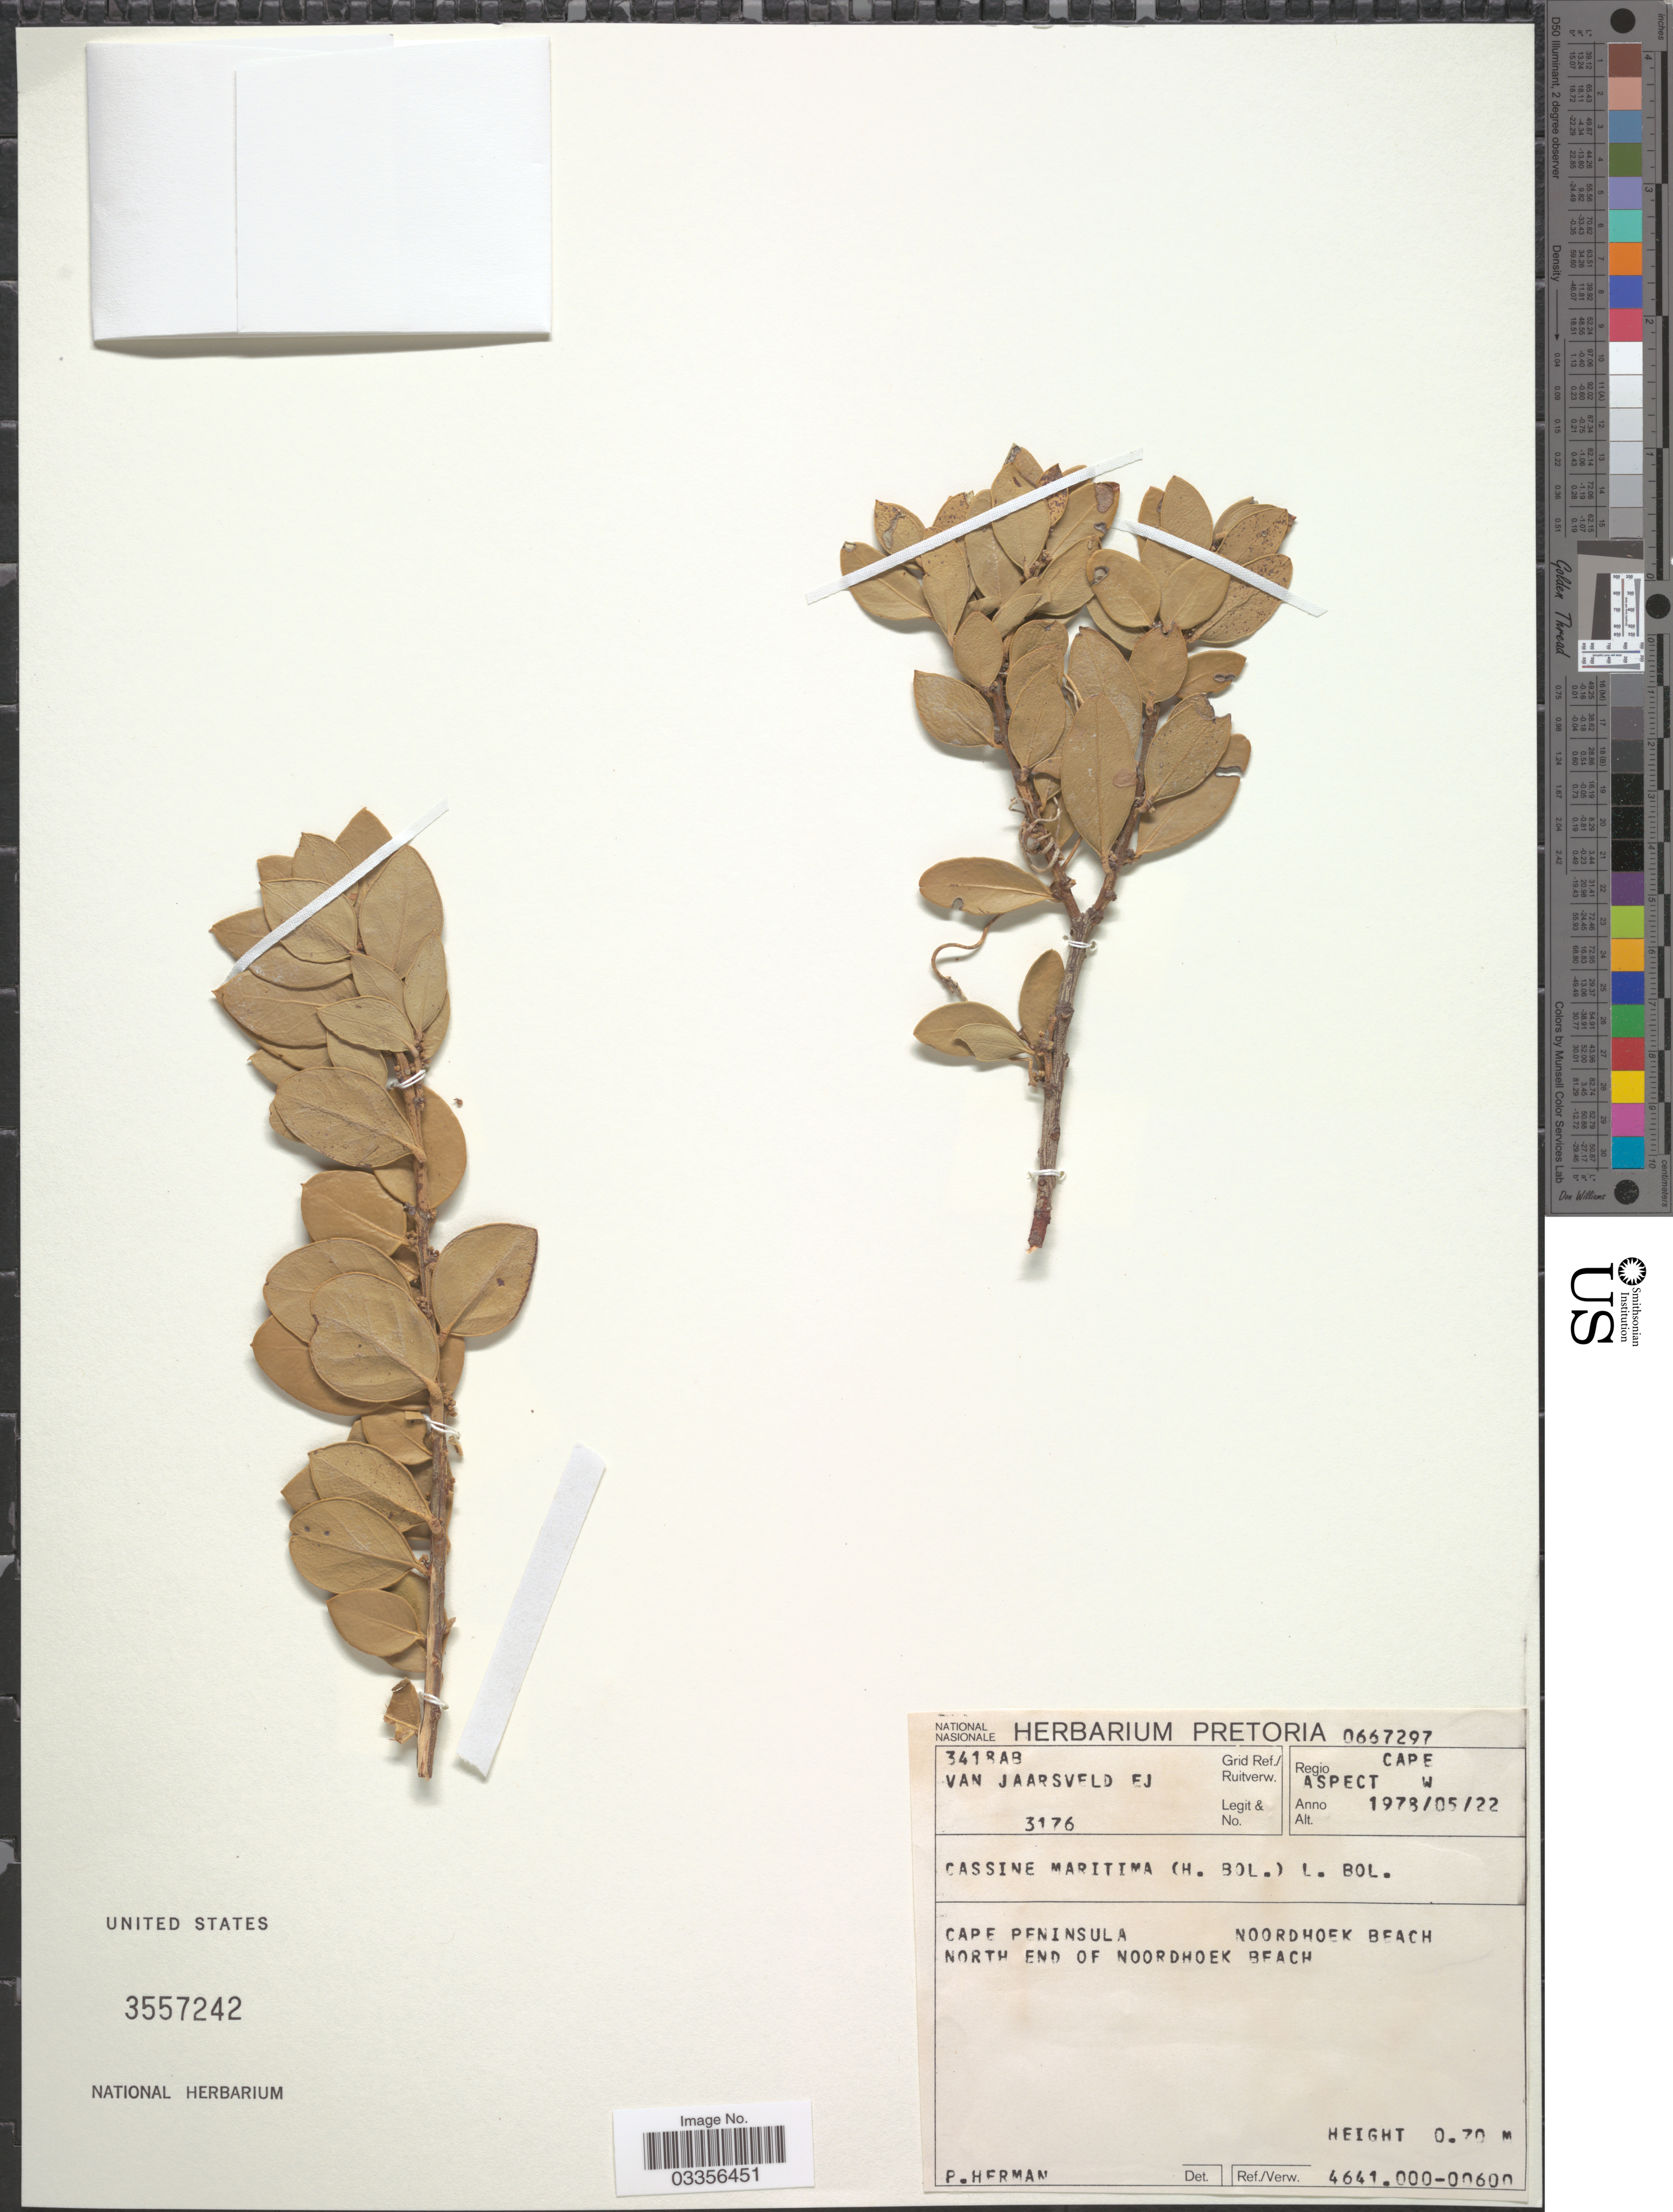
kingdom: Plantae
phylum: Tracheophyta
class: Magnoliopsida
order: Celastrales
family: Celastraceae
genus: Robsonodendron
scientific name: Robsonodendron maritimum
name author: (Bolus) R.H. Archer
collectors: E. van Jaarsveld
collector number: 3176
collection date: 1978-05-22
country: South Africa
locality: Grid Ref./Ruitverw. 3418 AB, Regio Cape Aspect W, Cape Peninsula, Noordhoek Beach, North End of Noordhoek Beach.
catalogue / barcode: US 3557242